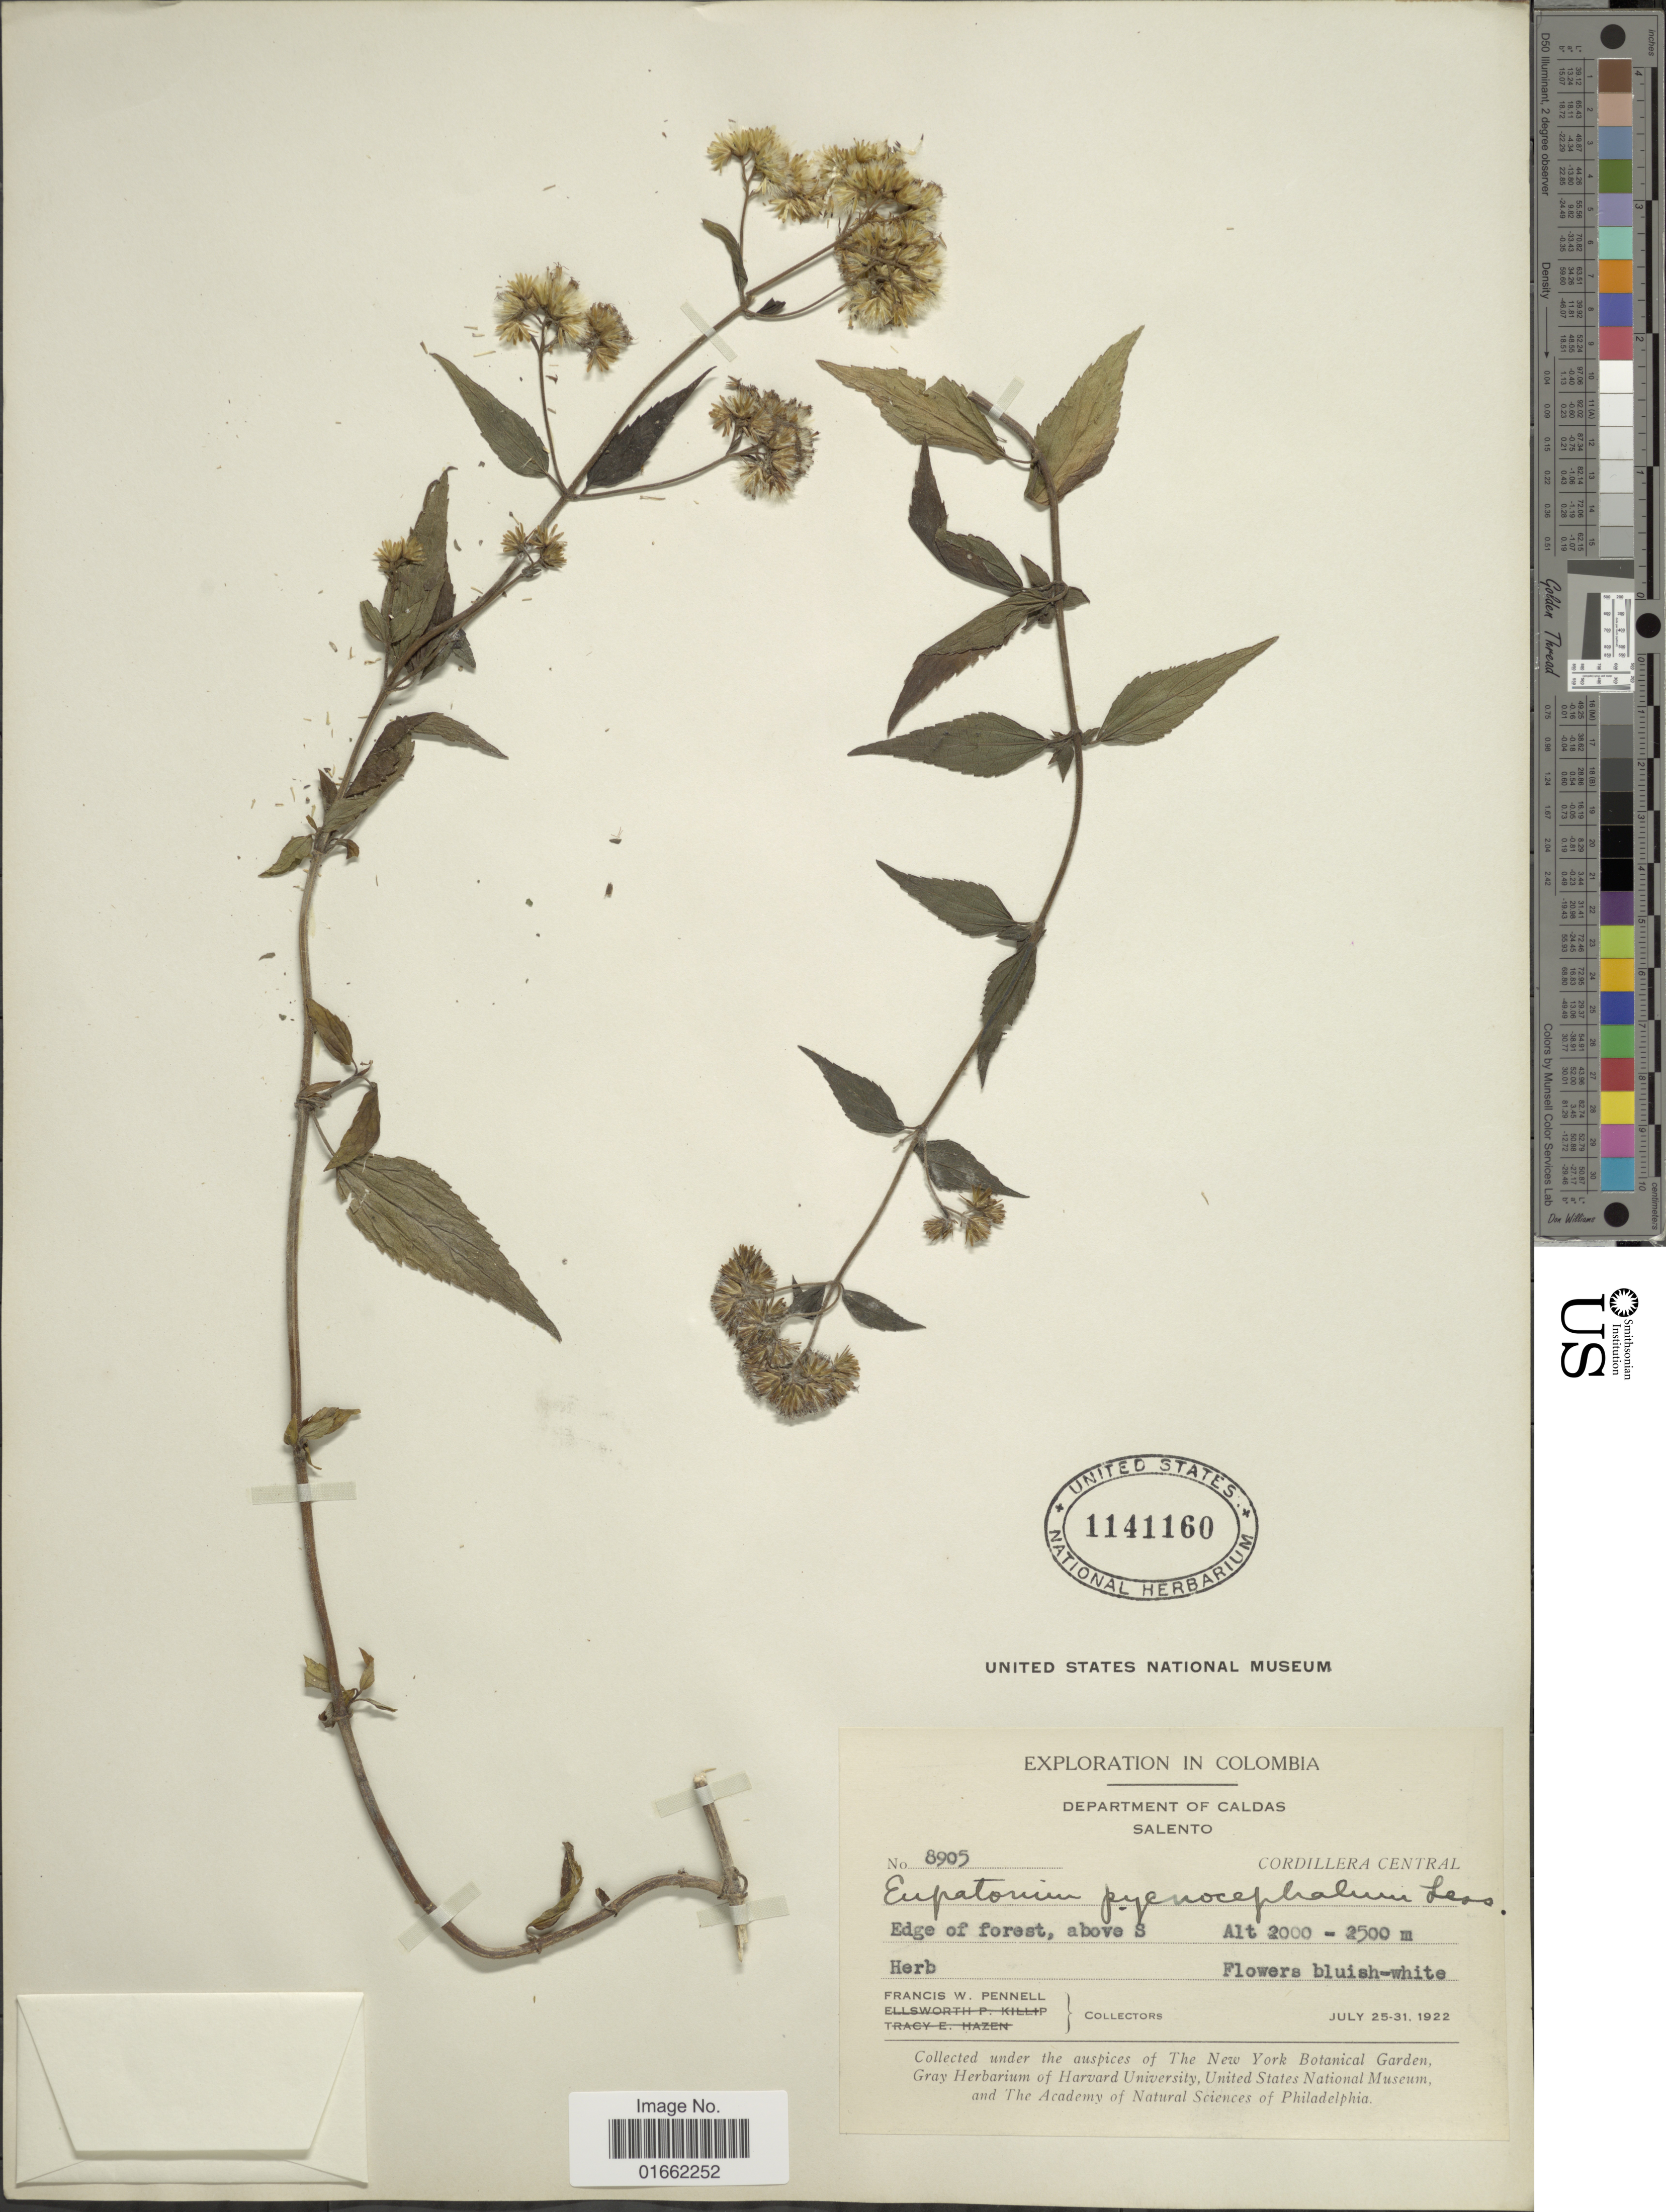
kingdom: Plantae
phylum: Tracheophyta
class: Magnoliopsida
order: Asterales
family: Asteraceae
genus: Fleischmannia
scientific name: Fleischmannia granatensis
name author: R.M. King & H. Rob.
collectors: F. W. Pennell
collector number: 8905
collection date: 1922-07-25/1922-07-31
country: Colombia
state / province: Caldas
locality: Department of Caldas. Salento. Cordillera Central. Edge of forest, above S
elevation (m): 2000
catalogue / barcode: US 1141160